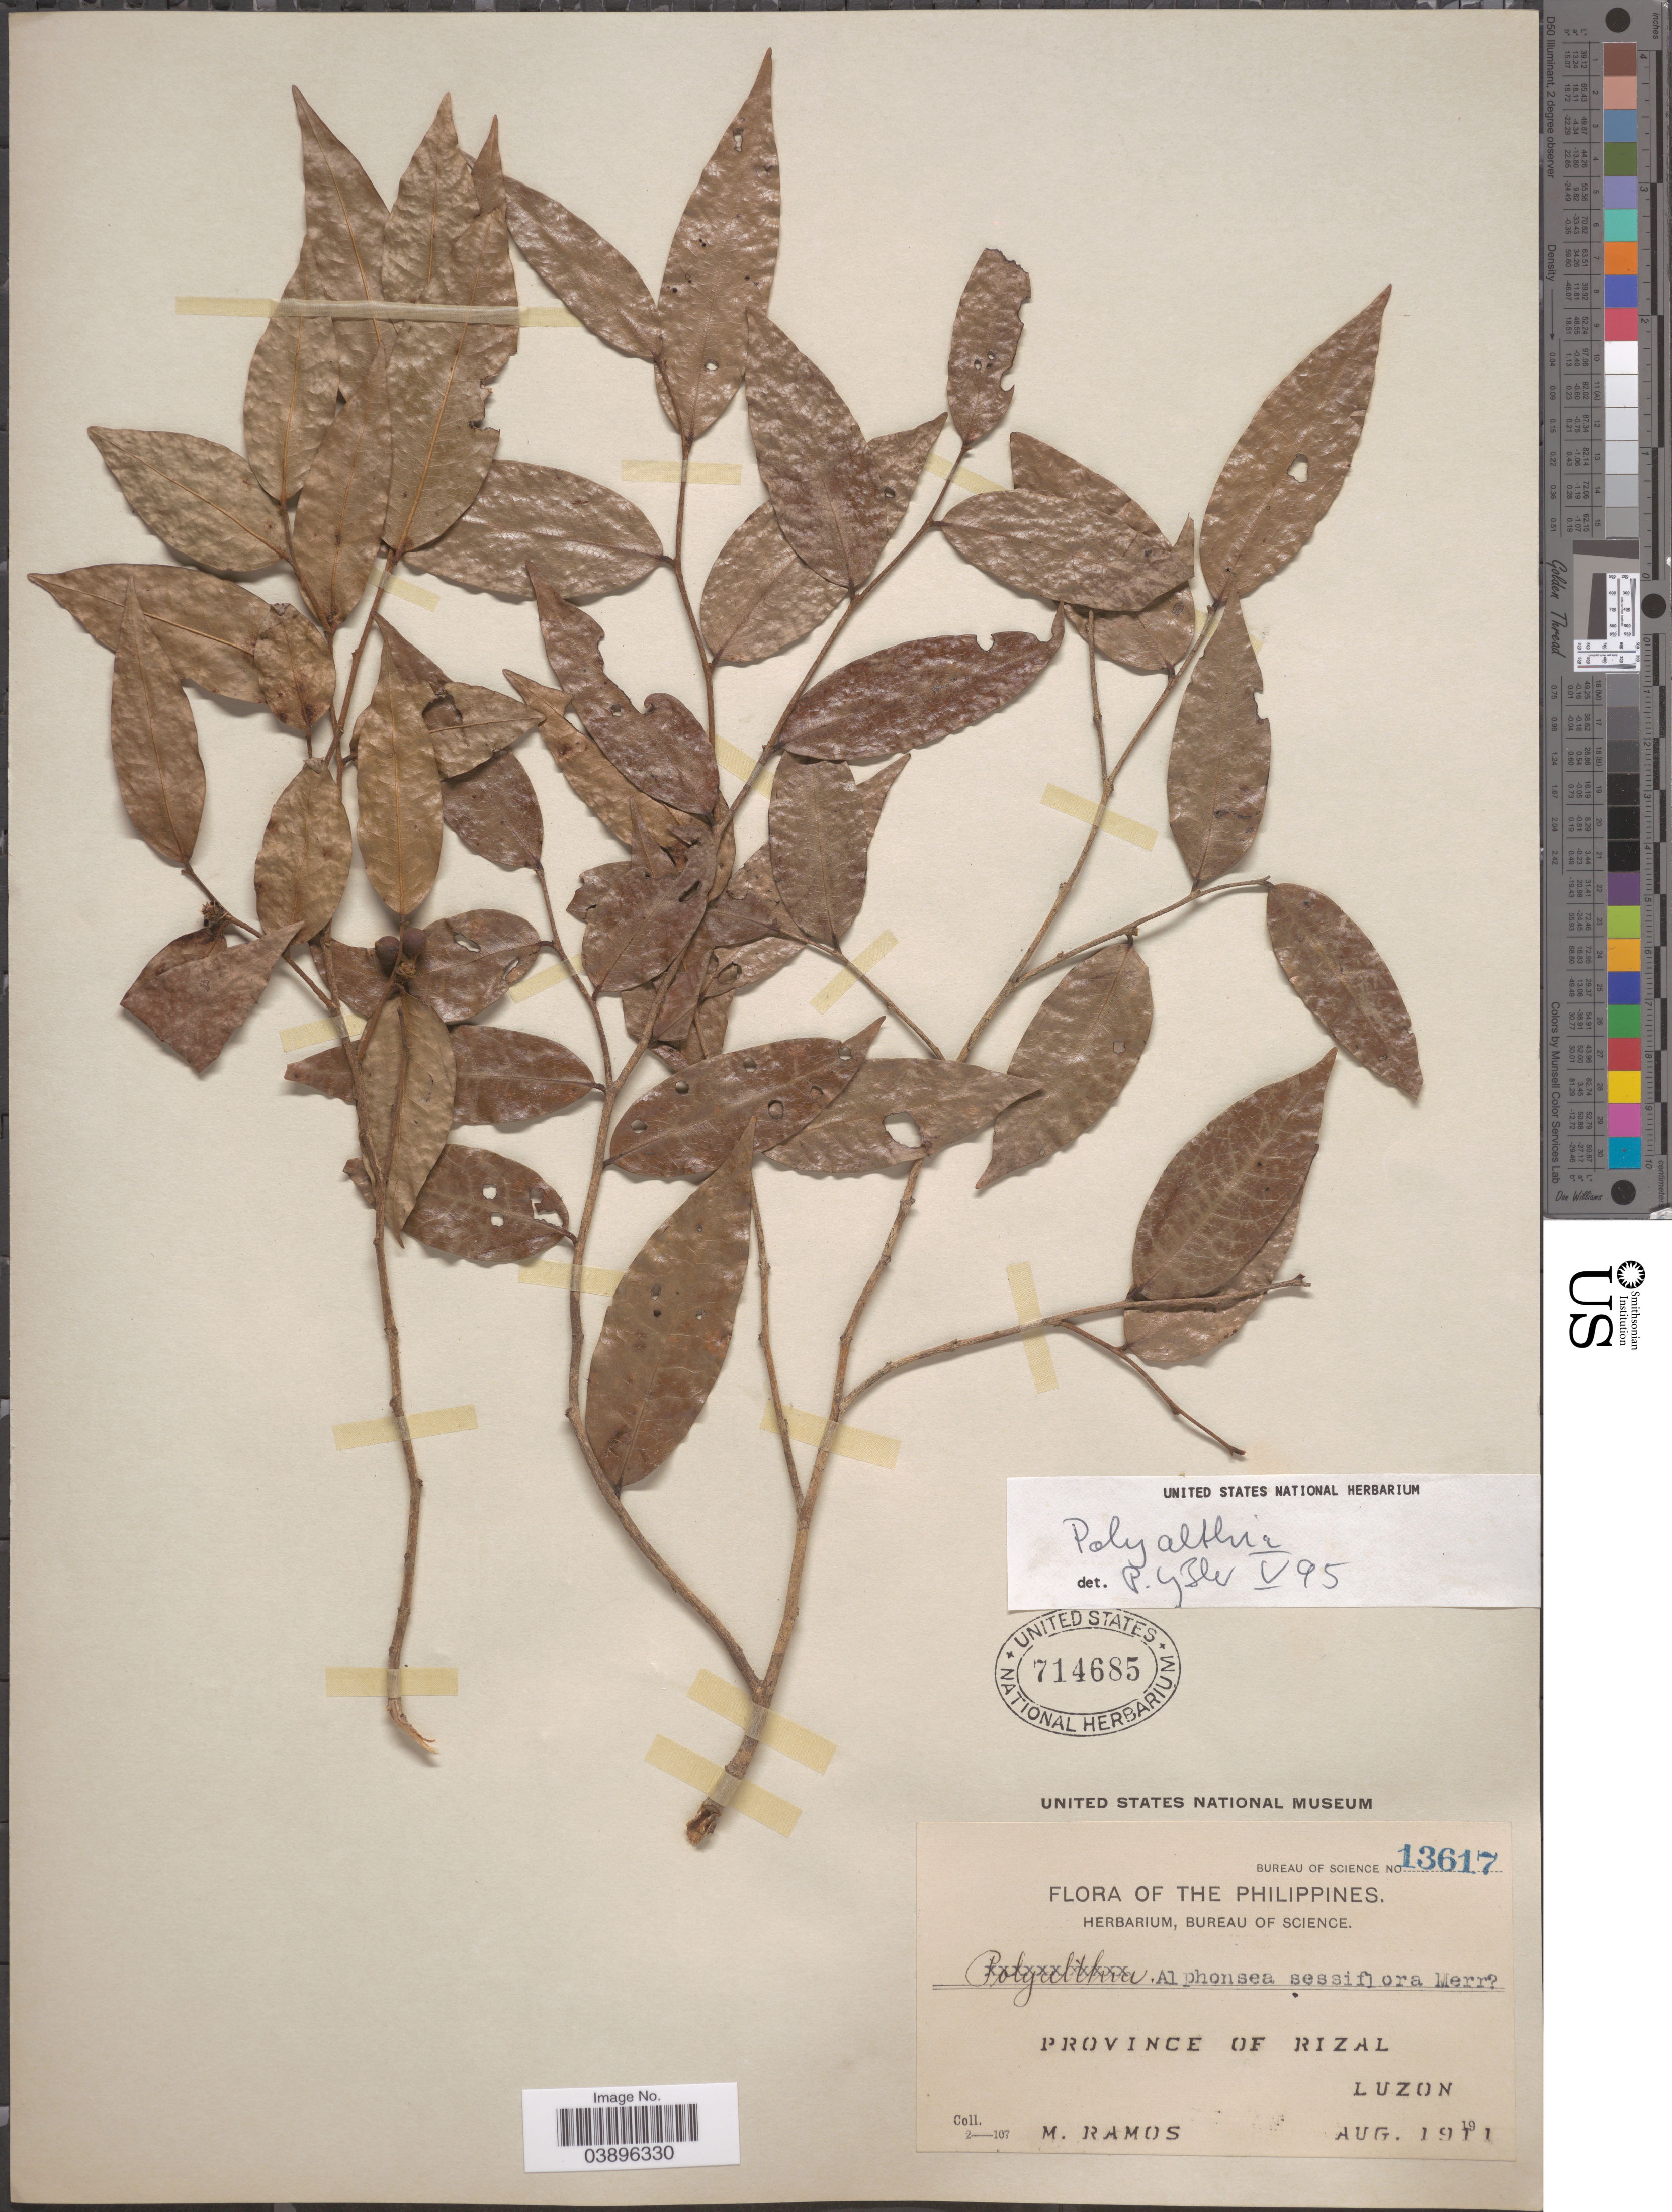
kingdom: Plantae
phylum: Tracheophyta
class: Magnoliopsida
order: Magnoliales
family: Annonaceae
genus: Polyalthia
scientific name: Polyalthia sp.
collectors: M. Ramos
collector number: Bureau of Science 13617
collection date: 1911-08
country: Philippines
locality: Province of Rizal, Luzon.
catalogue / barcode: US 714685